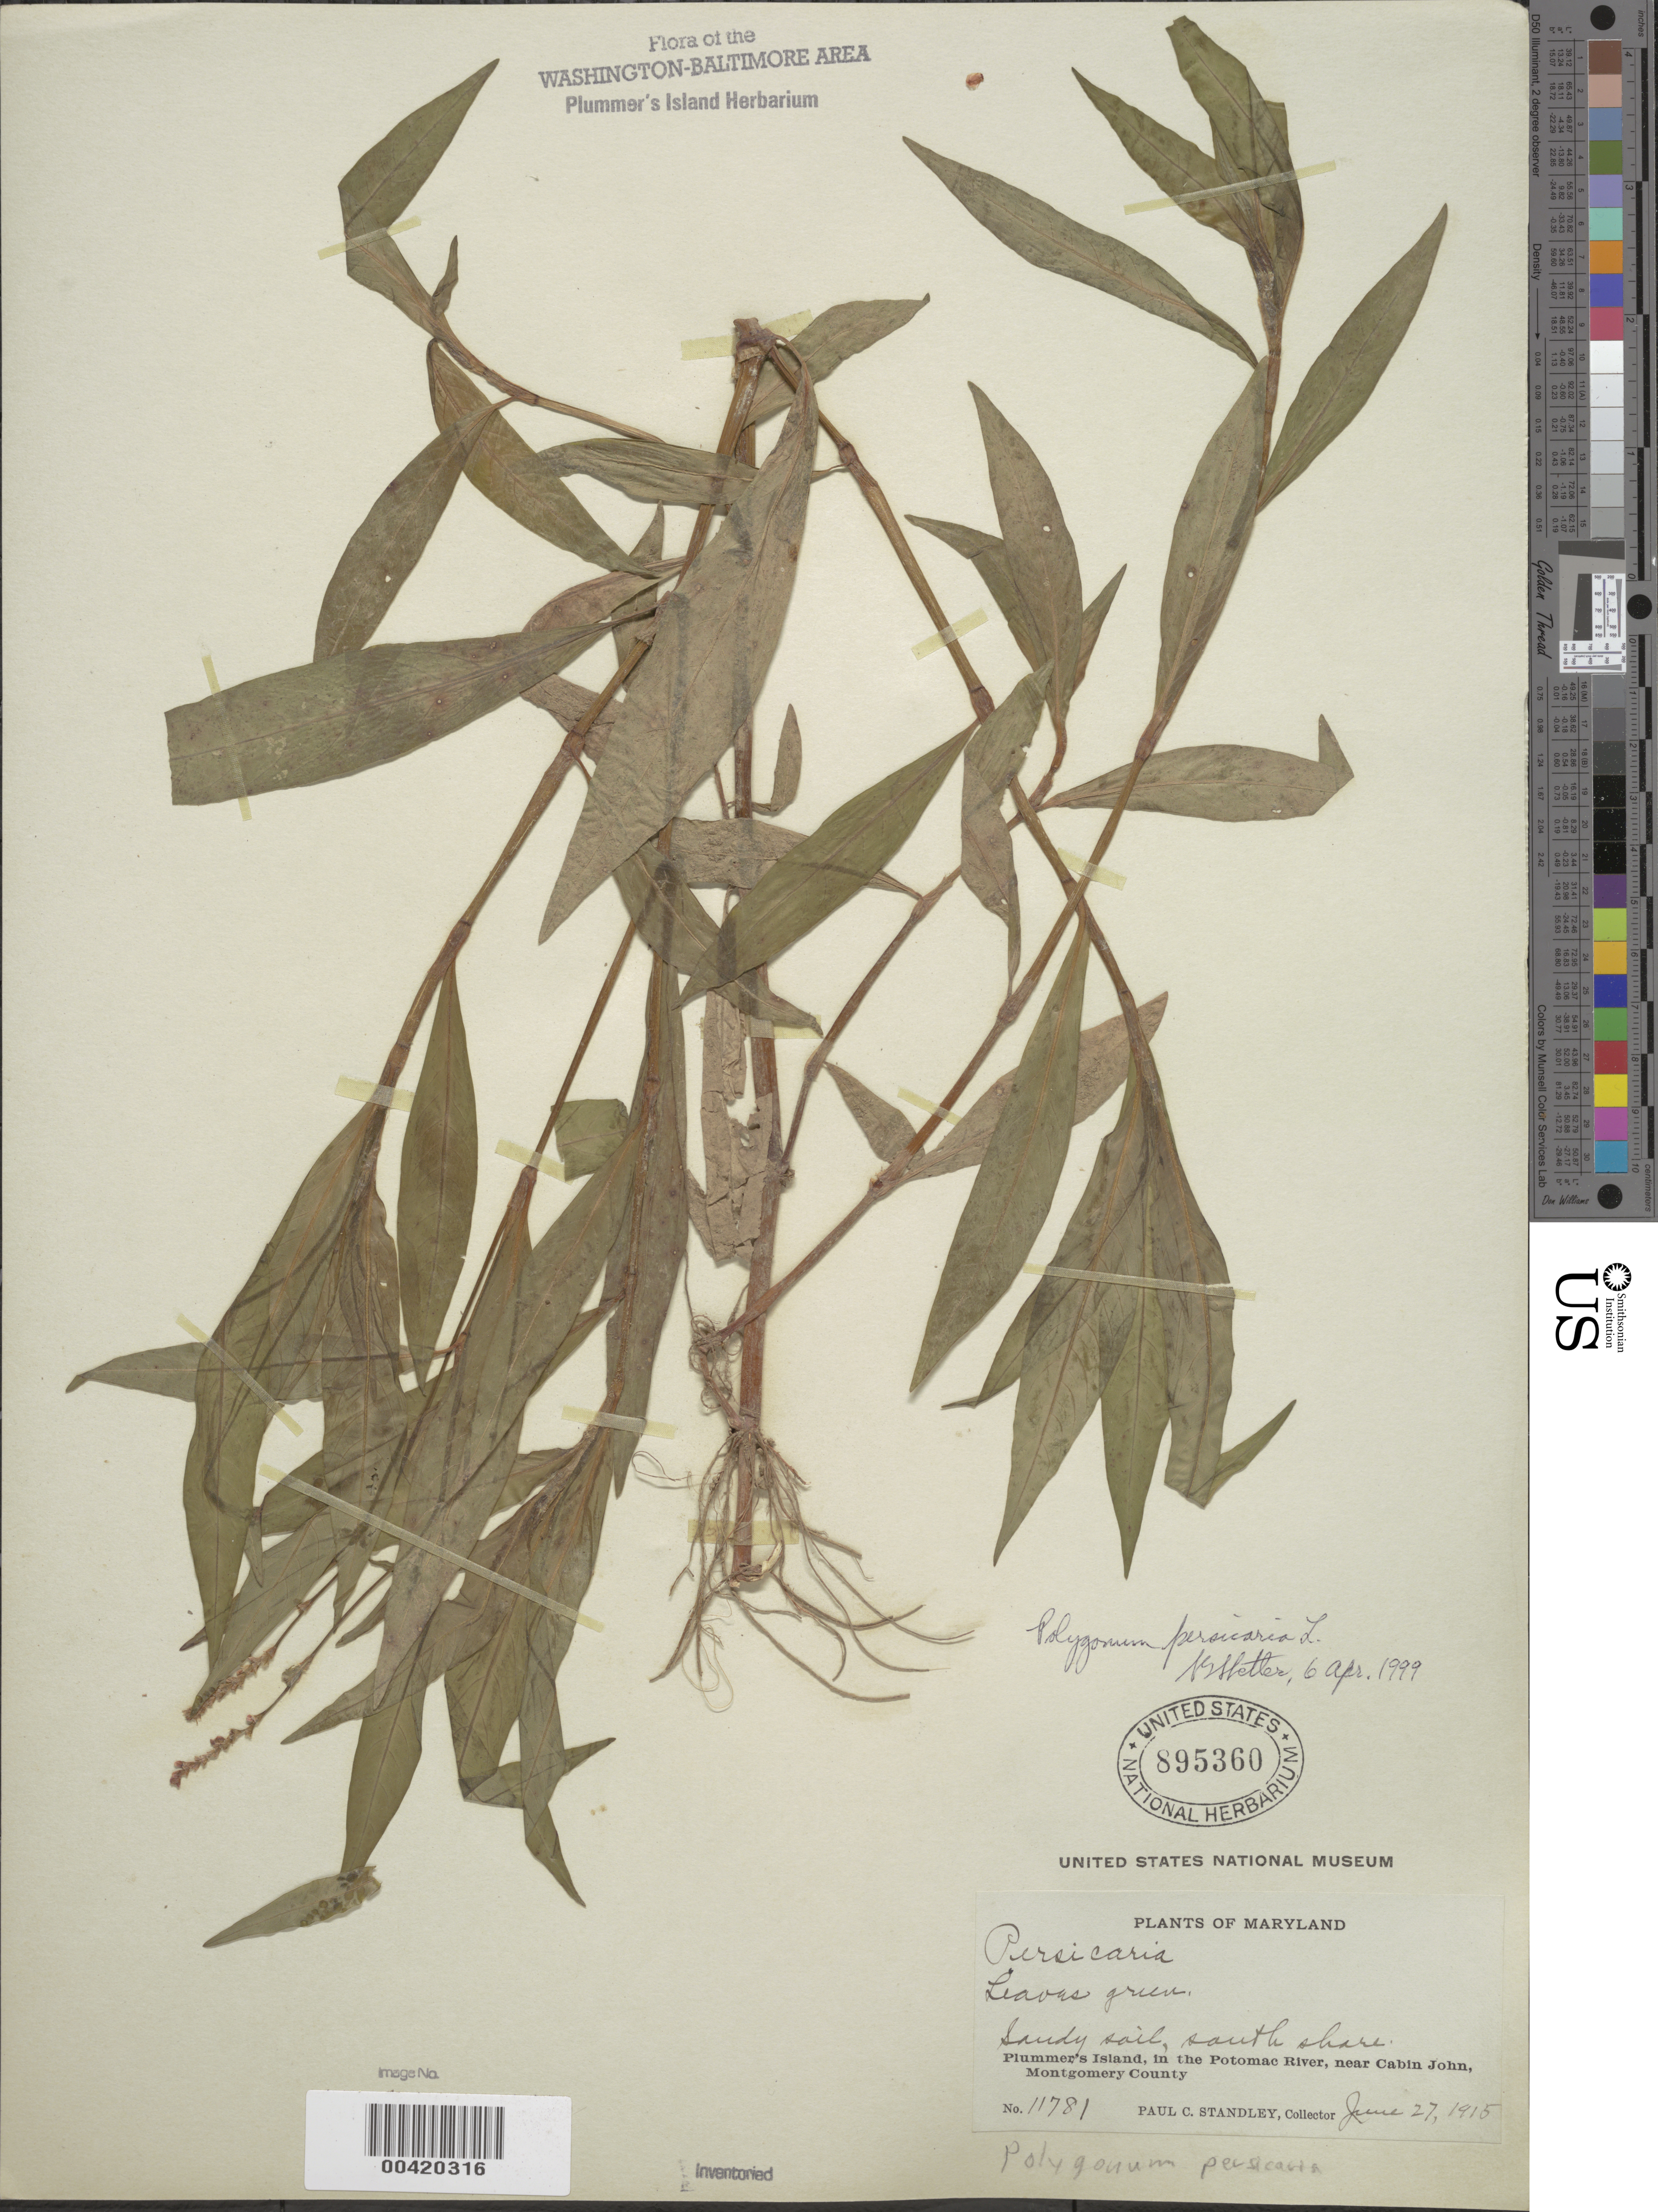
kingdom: Plantae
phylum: Tracheophyta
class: Magnoliopsida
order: Caryophyllales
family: Polygonaceae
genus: Persicaria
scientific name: Persicaria maculosa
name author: S.F. Gray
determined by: Atha, D. E.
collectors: P. C. Standley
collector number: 11781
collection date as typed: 27 Jun 1915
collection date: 1915-06-27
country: United States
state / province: Maryland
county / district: Montgomery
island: Plummers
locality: Plummer's Island; south shore C. & O. Canal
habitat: Sandy soil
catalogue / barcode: US 895360